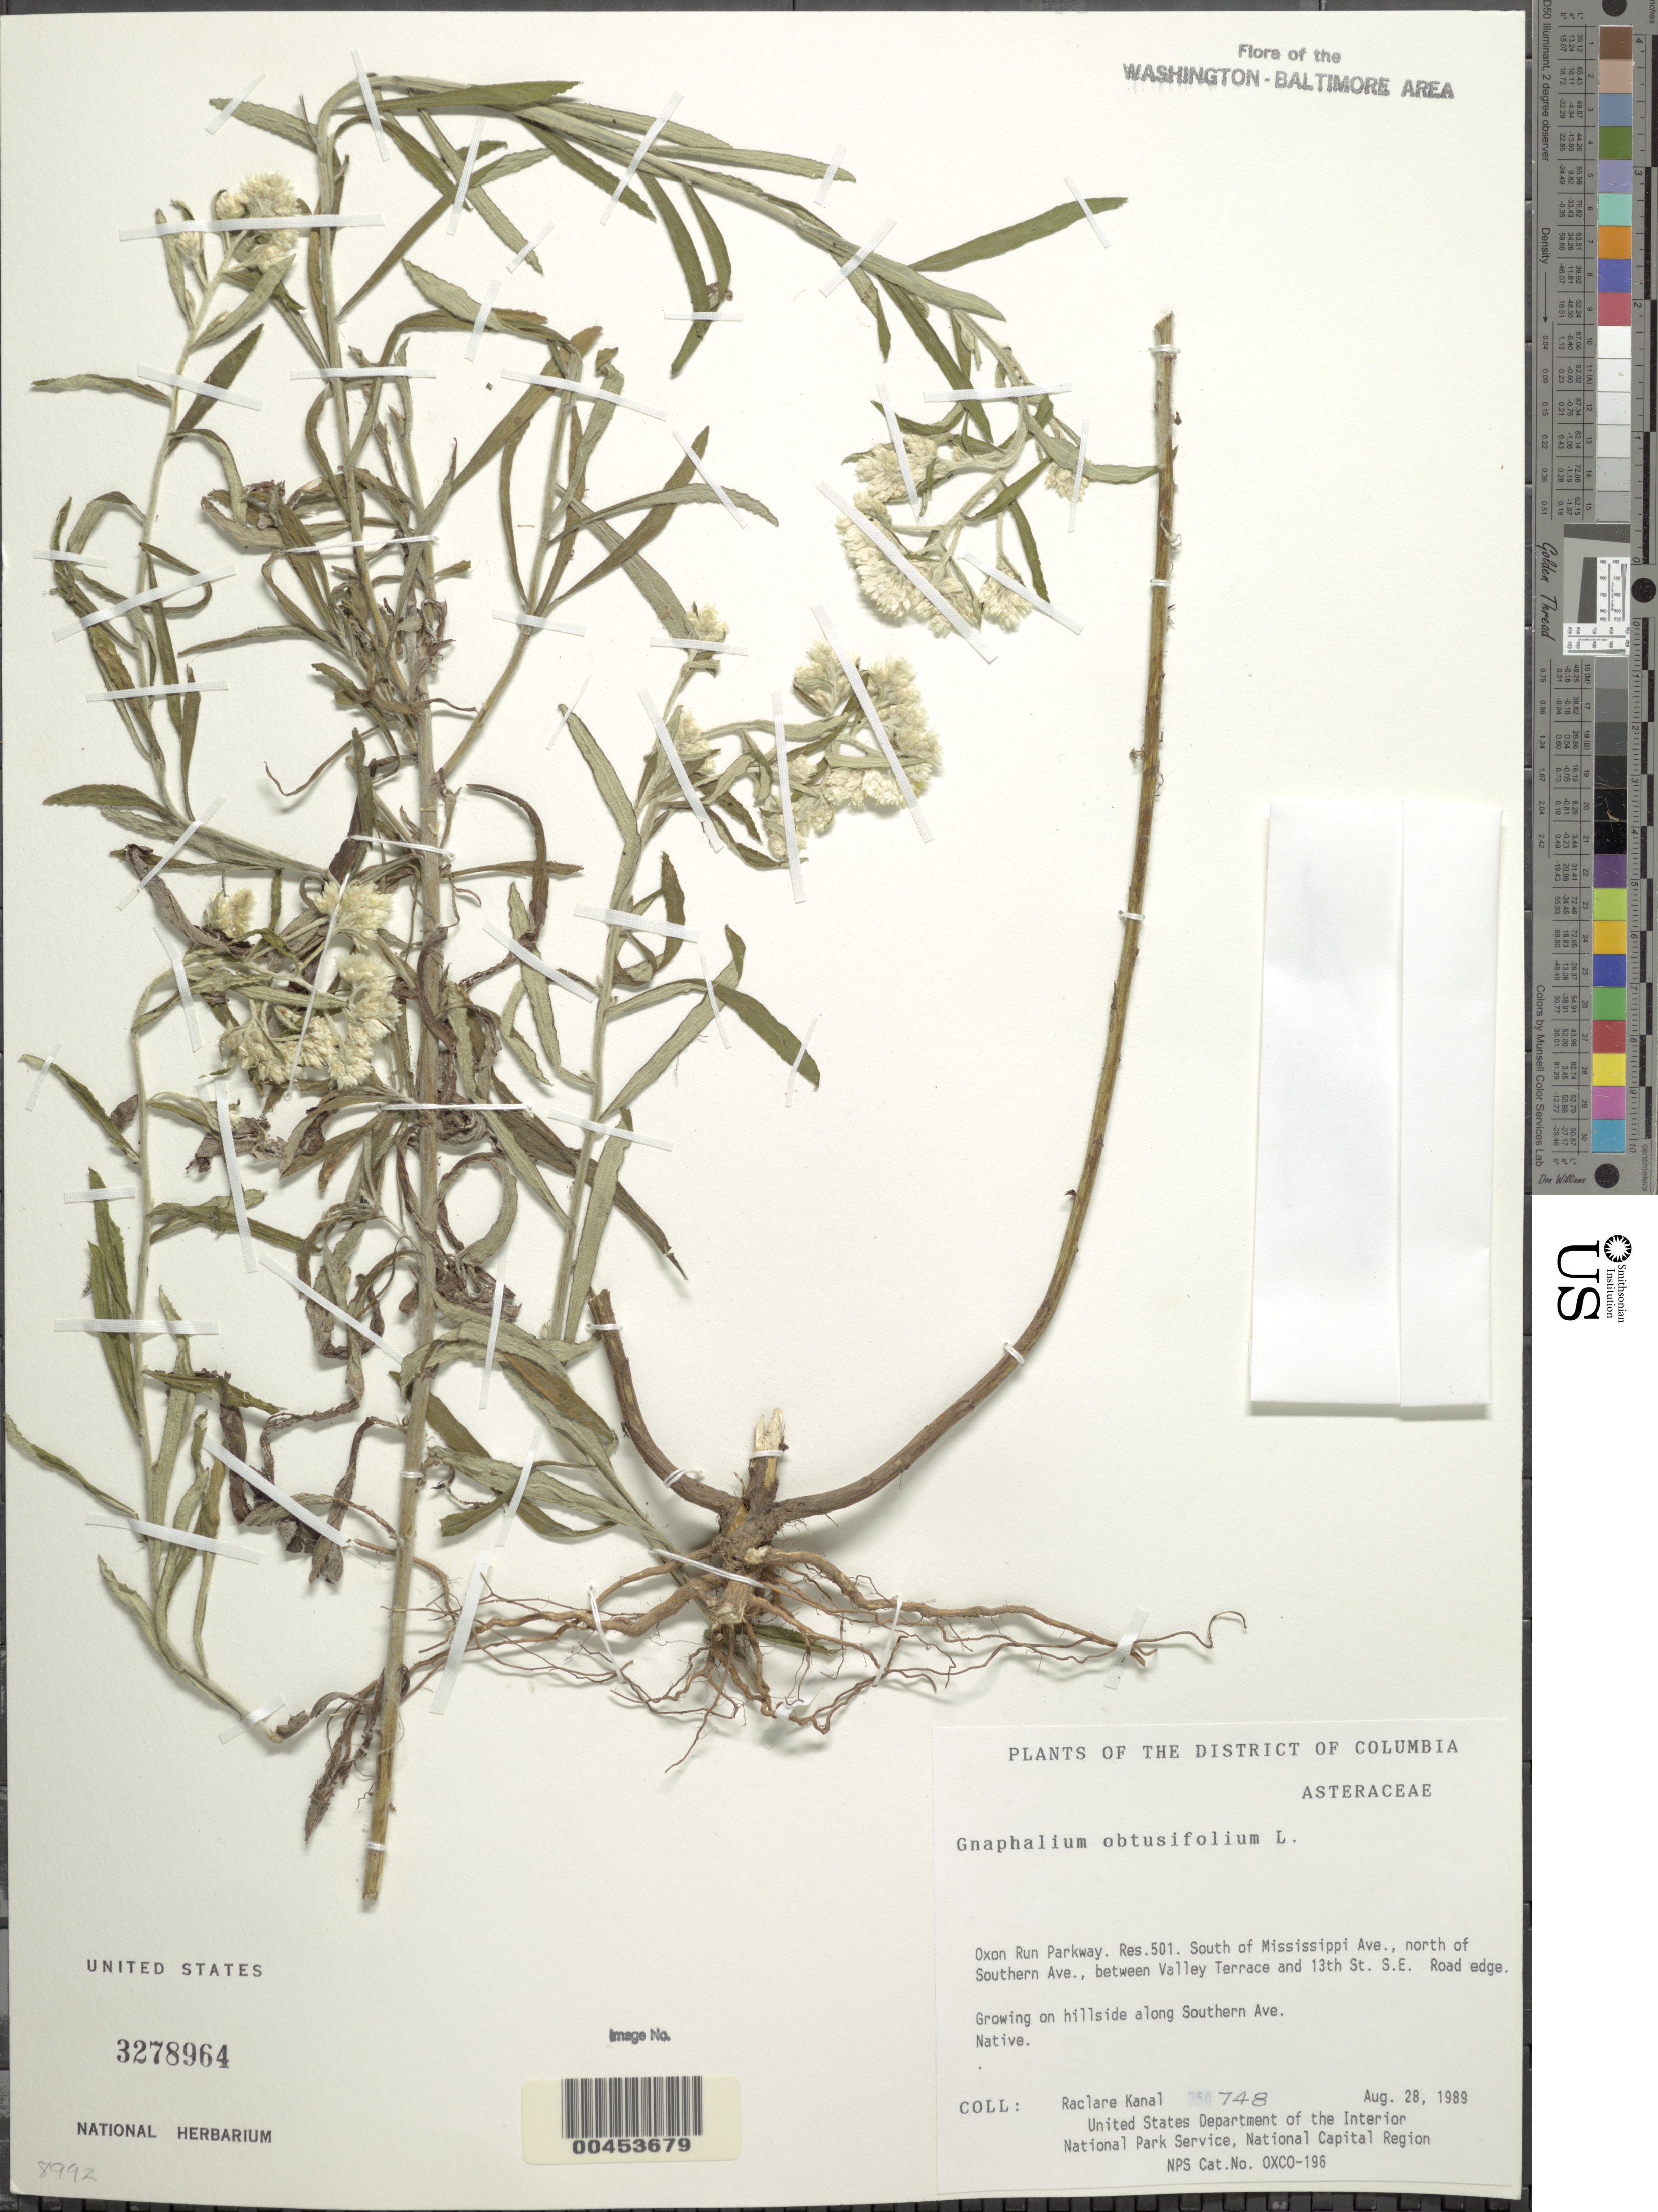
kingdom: Plantae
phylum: Tracheophyta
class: Magnoliopsida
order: Asterales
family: Asteraceae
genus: Pseudognaphalium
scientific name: Pseudognaphalium obtusifolium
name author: (L.) Hilliard & B.L. Burtt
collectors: R. Kanal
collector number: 748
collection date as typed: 28 Aug 1989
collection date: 1989-08-28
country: United States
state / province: District of Columbia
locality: Oxon Run Parkway, Res 501, N of Southern Ave, S of Mississippi Ave, between Valley Terrace and 13th St, SE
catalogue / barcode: US 3278964